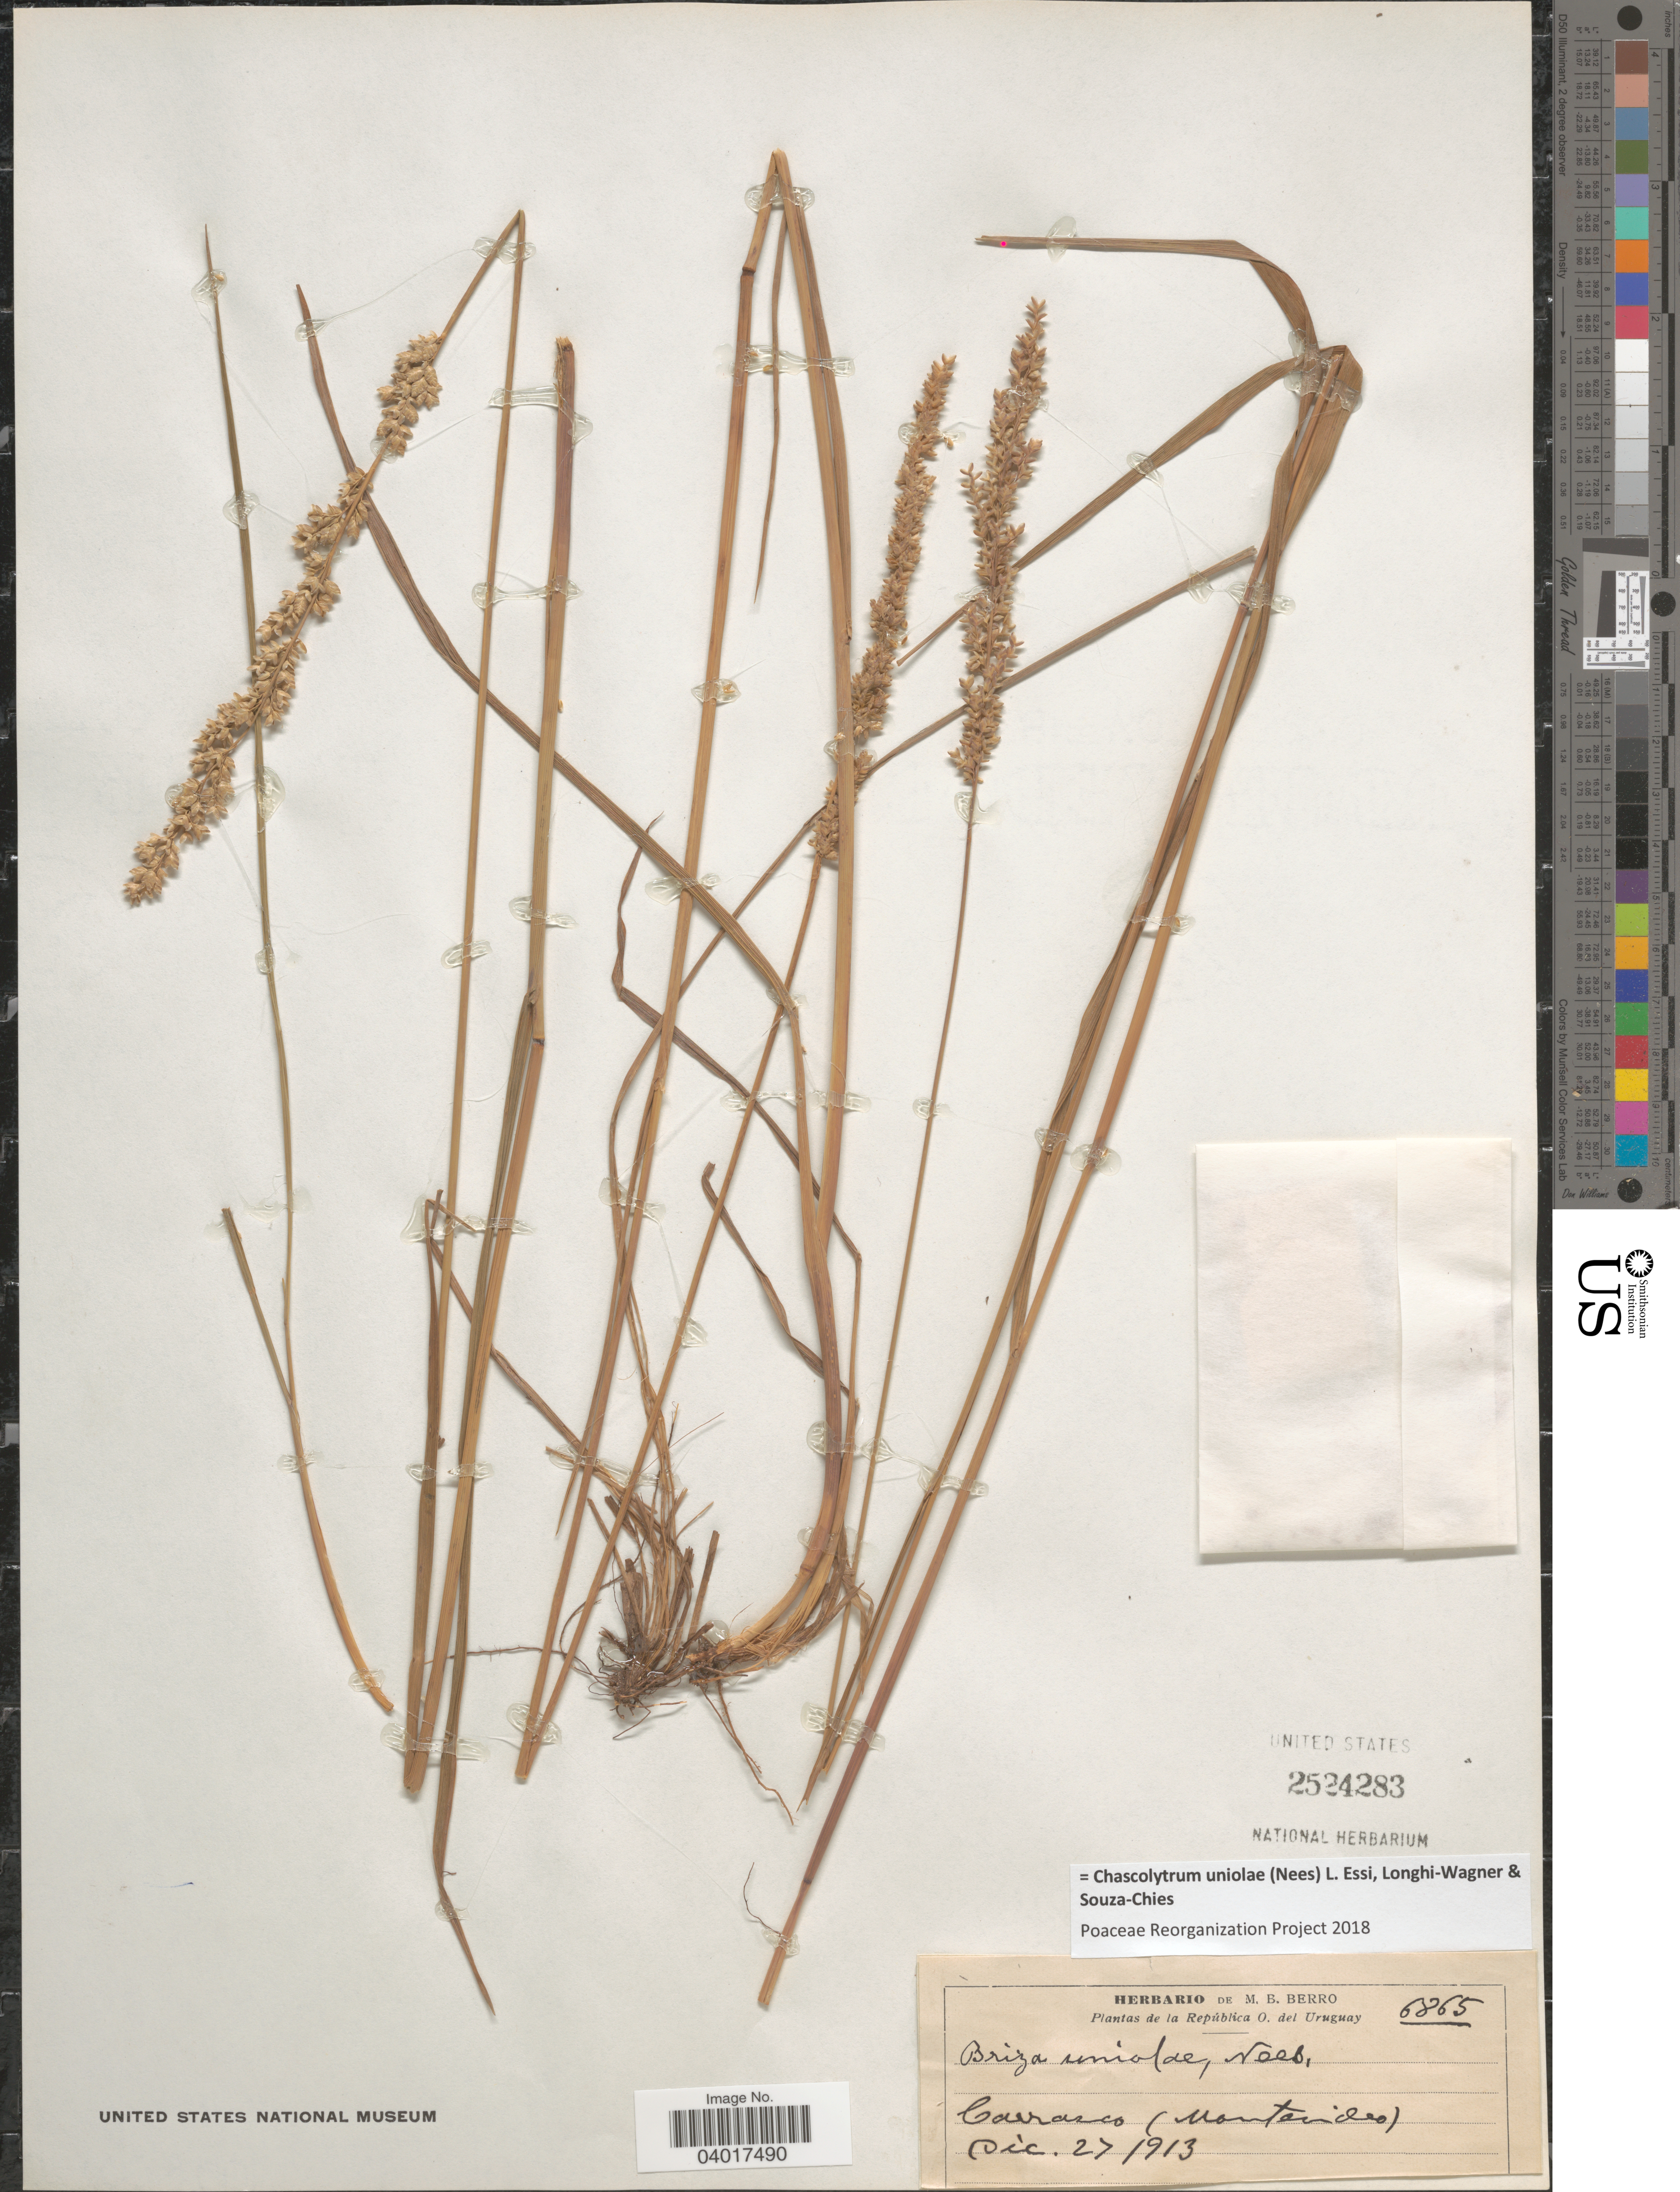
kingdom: Plantae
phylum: Tracheophyta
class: Liliopsida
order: Poales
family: Poaceae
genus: Chascolytrum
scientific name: Chascolytrum uniolae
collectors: Ex herb. M. B. Berro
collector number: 6865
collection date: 1913-12-27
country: Uruguay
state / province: Montevideo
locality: Carrasco.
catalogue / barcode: US 2524283